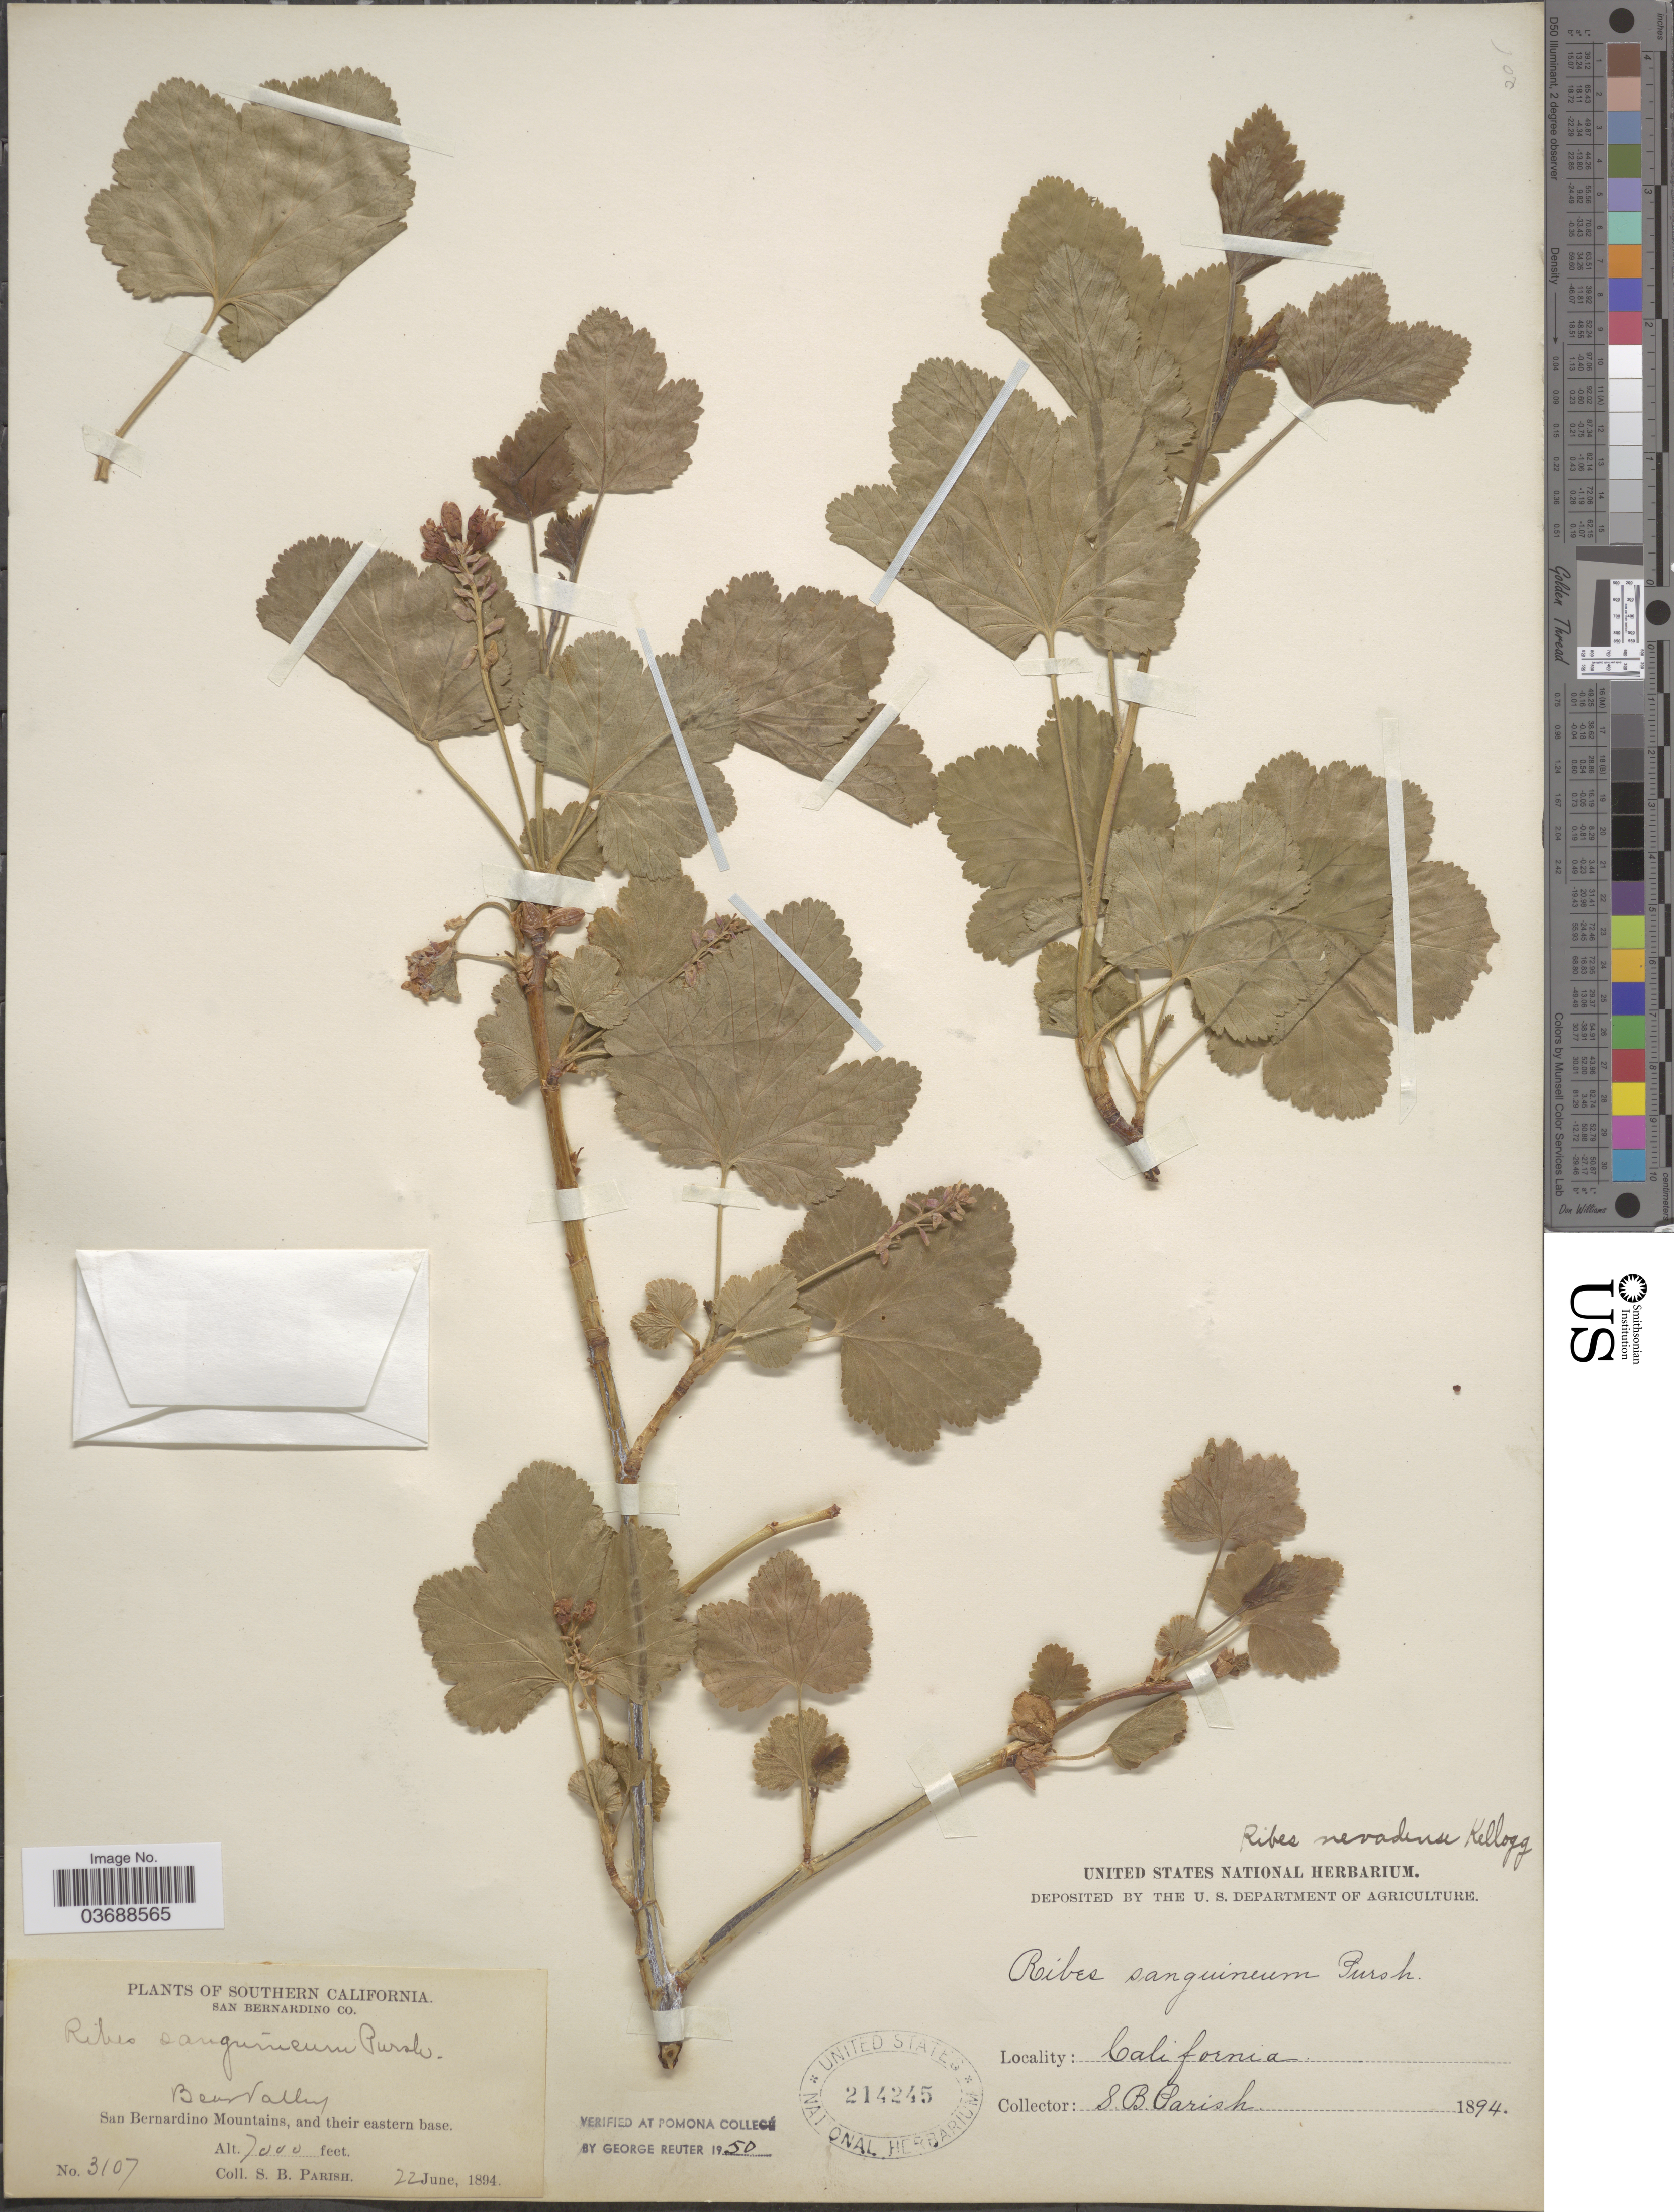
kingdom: Plantae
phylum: Tracheophyta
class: Magnoliopsida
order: Saxifragales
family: Grossulariaceae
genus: Ribes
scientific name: Ribes nevadense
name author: Kellogg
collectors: S. B. Parish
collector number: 3107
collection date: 1894-06-22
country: United States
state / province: California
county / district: San Bernardino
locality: Southern California. San Bernardino Co. Bear Valley. San Bernardino Mountains, and their eastern base.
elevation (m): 2134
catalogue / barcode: US 214245